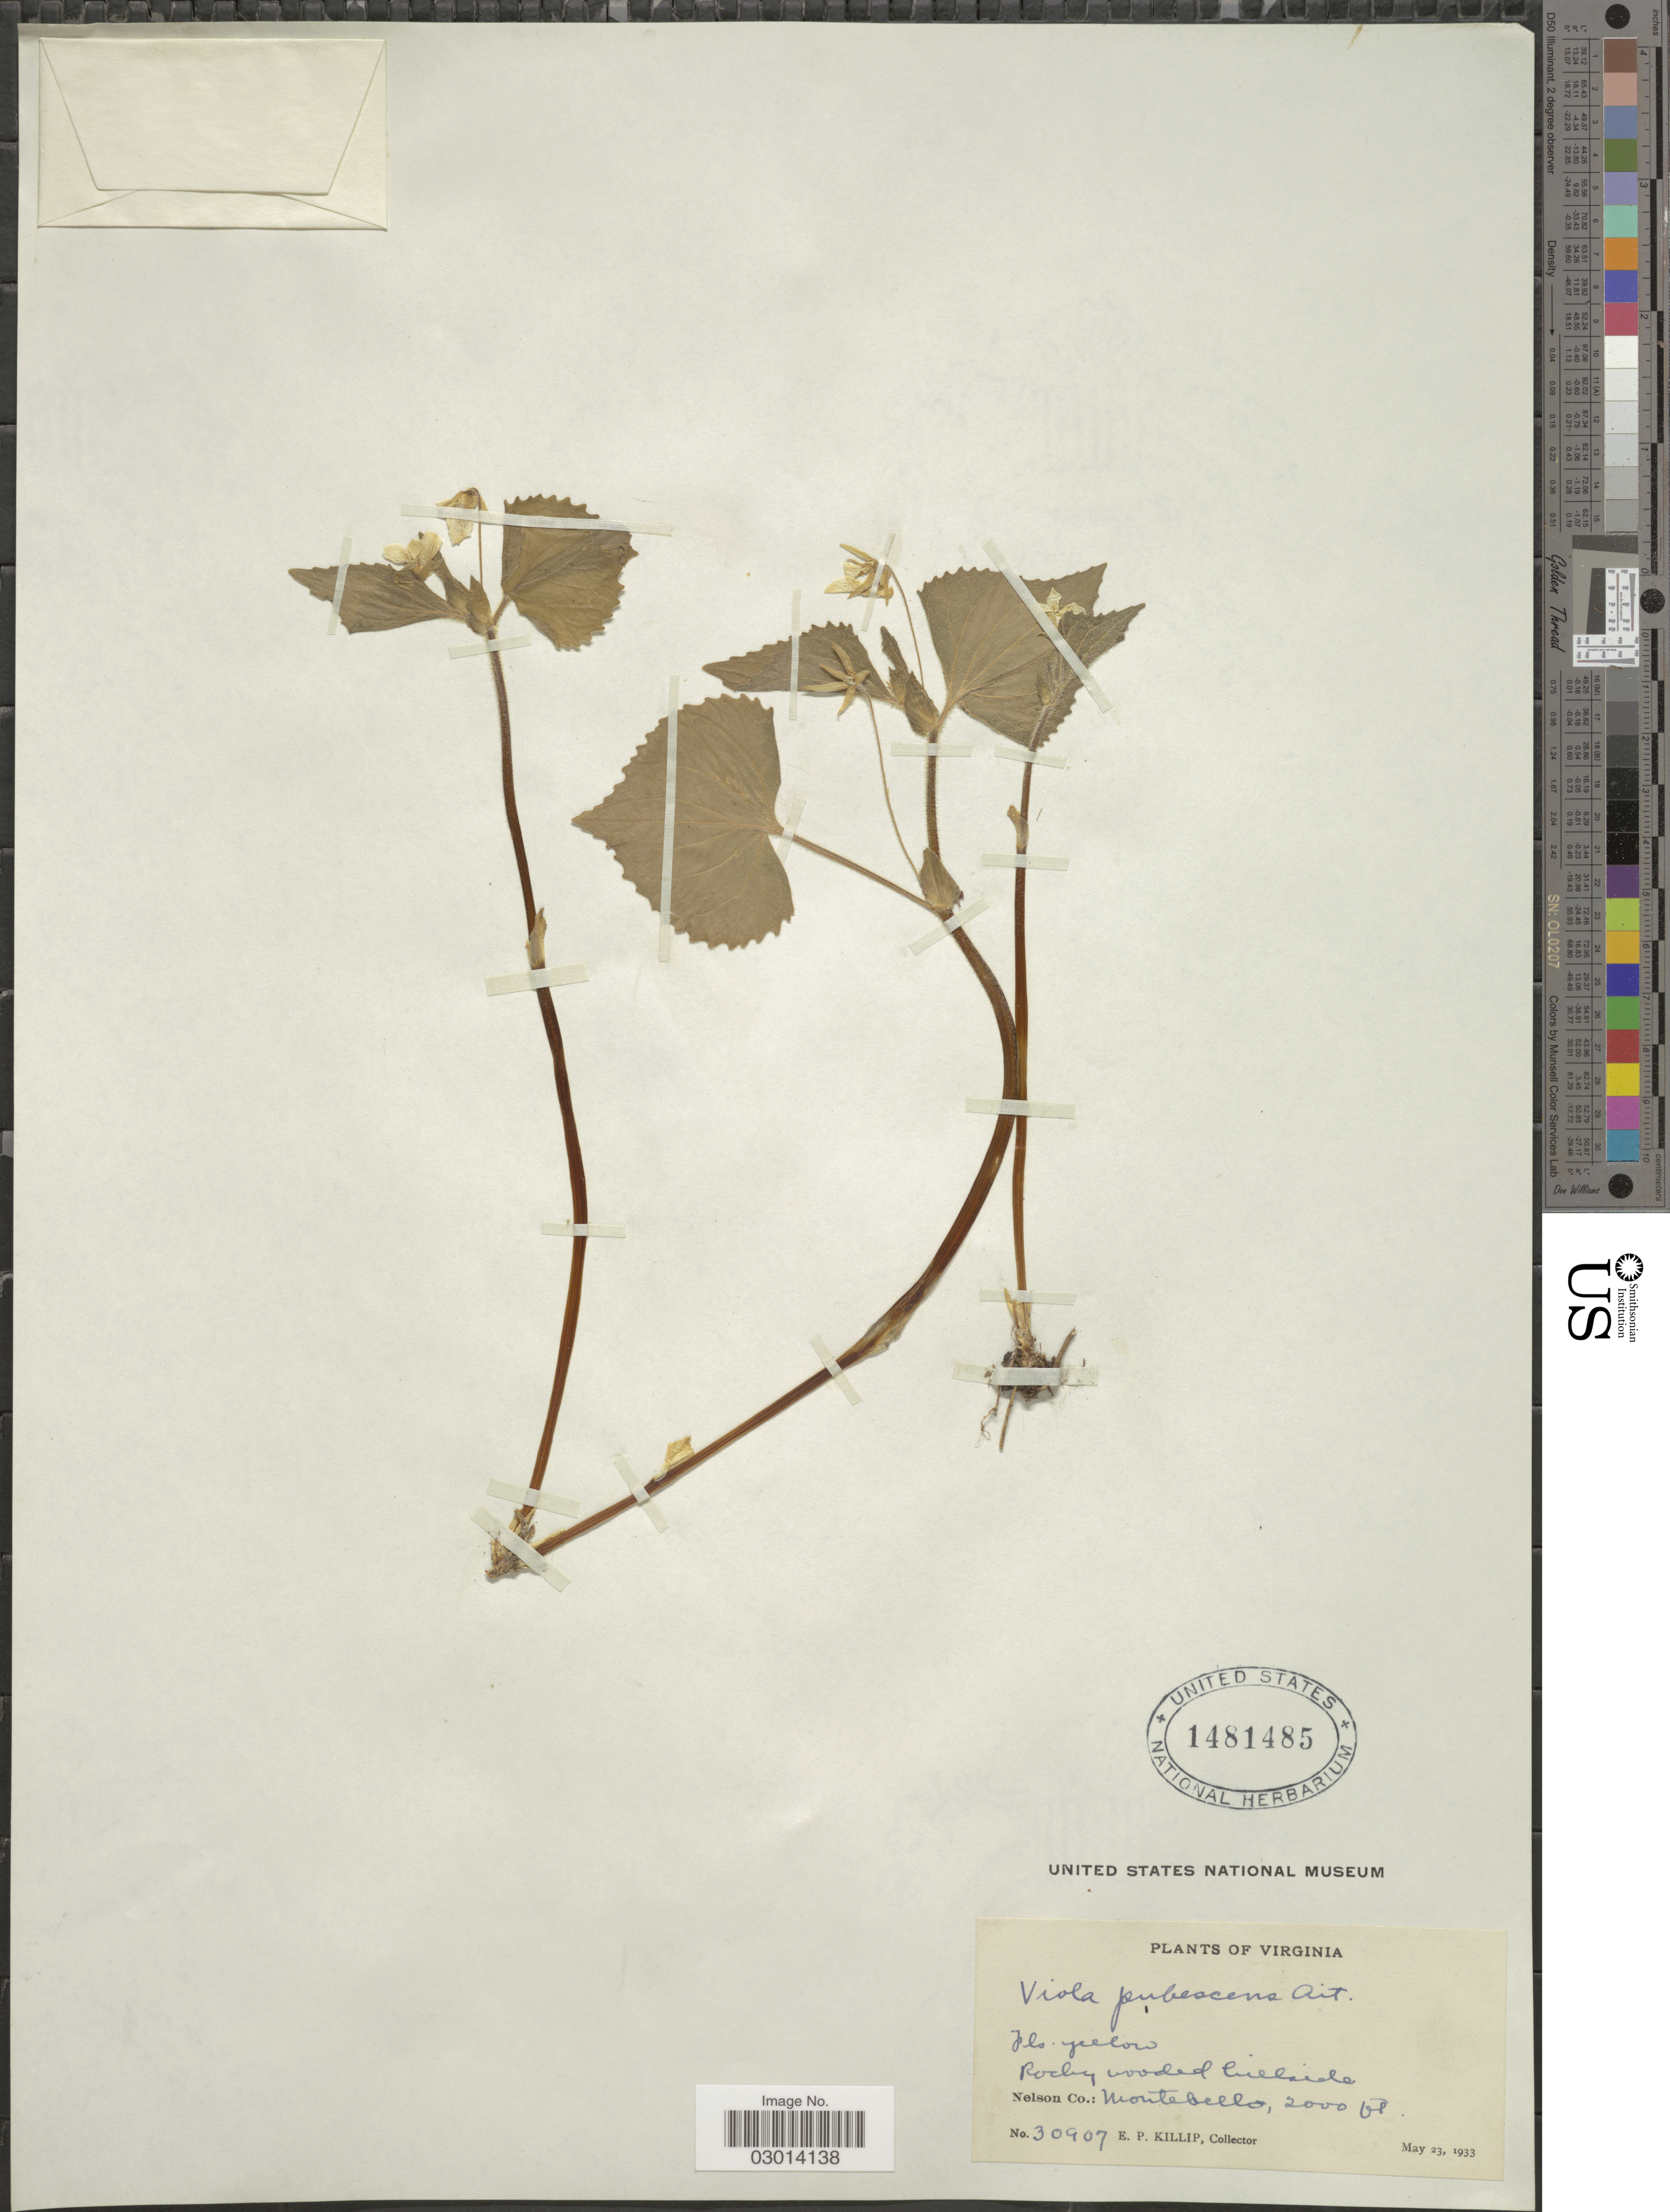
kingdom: Plantae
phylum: Tracheophyta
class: Magnoliopsida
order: Malpighiales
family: Violaceae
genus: Viola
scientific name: Viola pubescens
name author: Aiton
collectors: E. P. Killip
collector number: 30907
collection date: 1933-05-23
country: United States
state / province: Virginia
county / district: Nelson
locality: Rocky wooded hillside. Nelson Co.: Montebello.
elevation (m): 610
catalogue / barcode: US 1481485